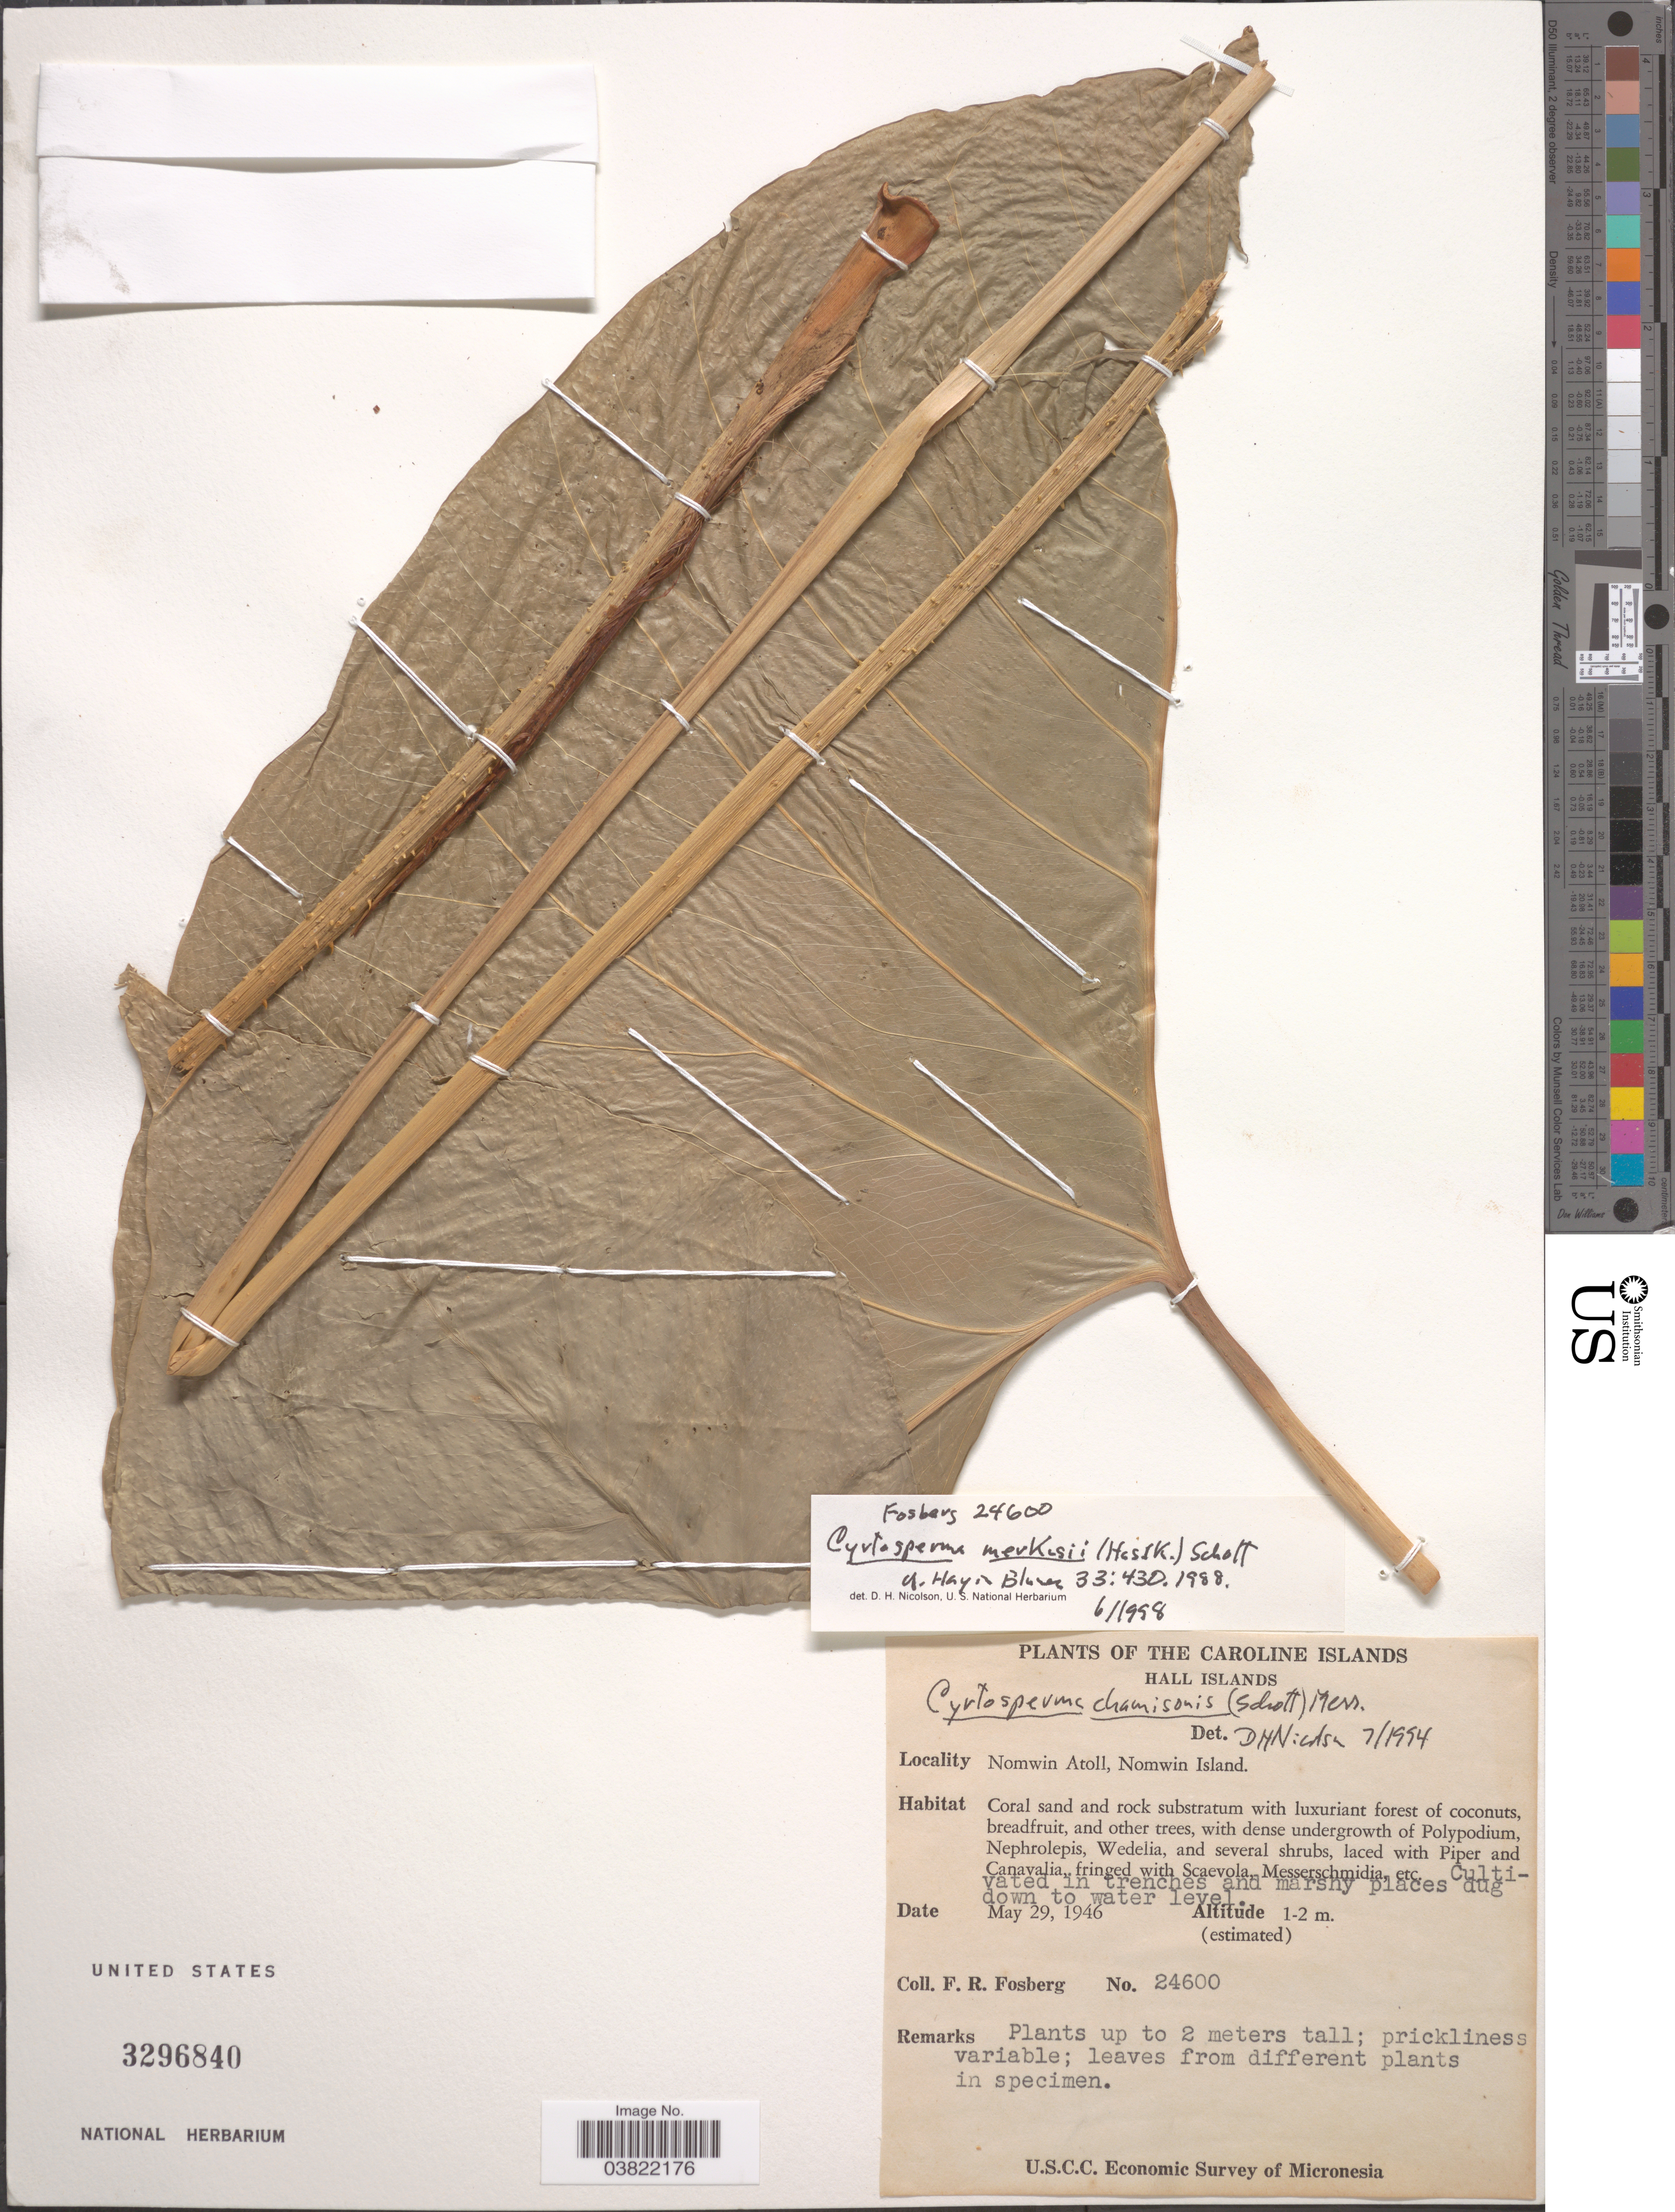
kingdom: Plantae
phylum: Tracheophyta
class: Liliopsida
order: Alismatales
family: Araceae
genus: Cyrtosperma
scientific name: Cyrtosperma merkusii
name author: (Hassk.) Schott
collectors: F. R. Fosberg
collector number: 24600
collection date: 1946-05-29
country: Micronesia, Federated States of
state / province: Truk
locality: The Caroline Islands. Hall Islands. Nomwin Atoll, Nomwin Island.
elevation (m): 1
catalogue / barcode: US 3296840